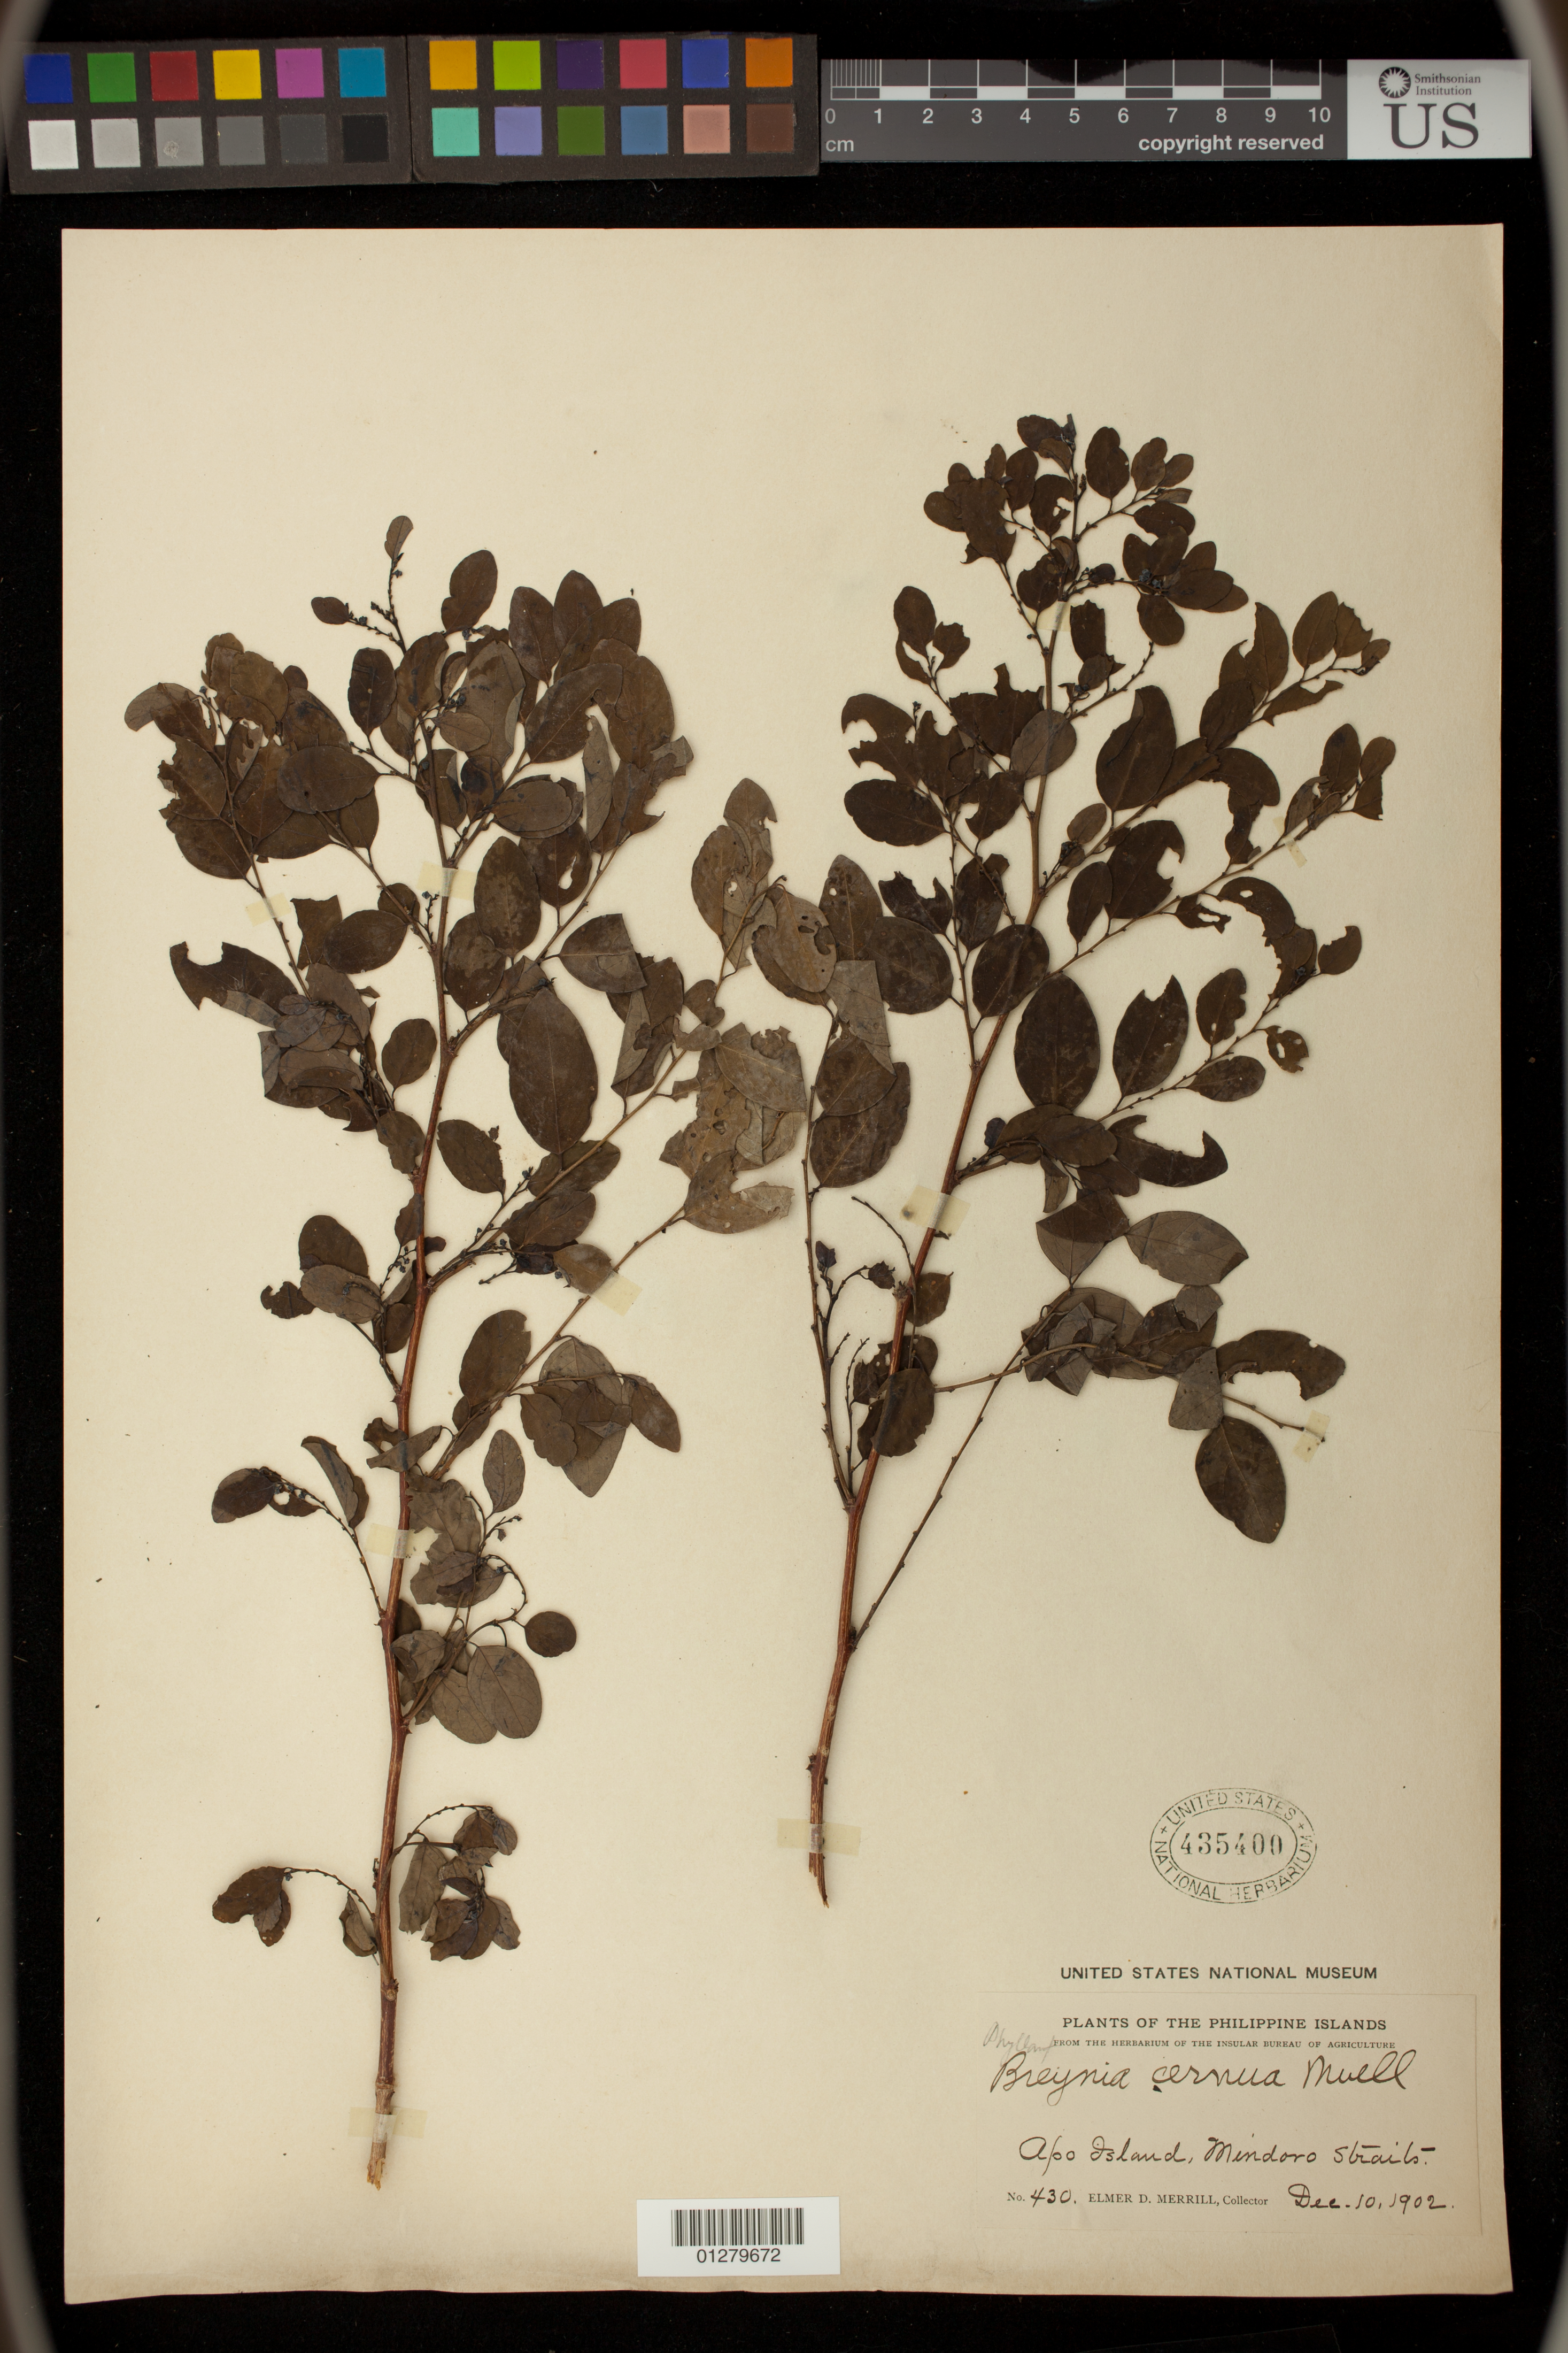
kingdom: Plantae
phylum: Tracheophyta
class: Magnoliopsida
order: Malpighiales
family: Phyllanthaceae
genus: Breynia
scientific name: Breynia cernua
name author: (Poir.) Müll. Arg.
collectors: E. D. Merrill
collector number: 430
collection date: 1902-12-10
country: Philippines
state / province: Central Visayas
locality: Apo Island, Mindoro Straits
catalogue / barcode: US 435400